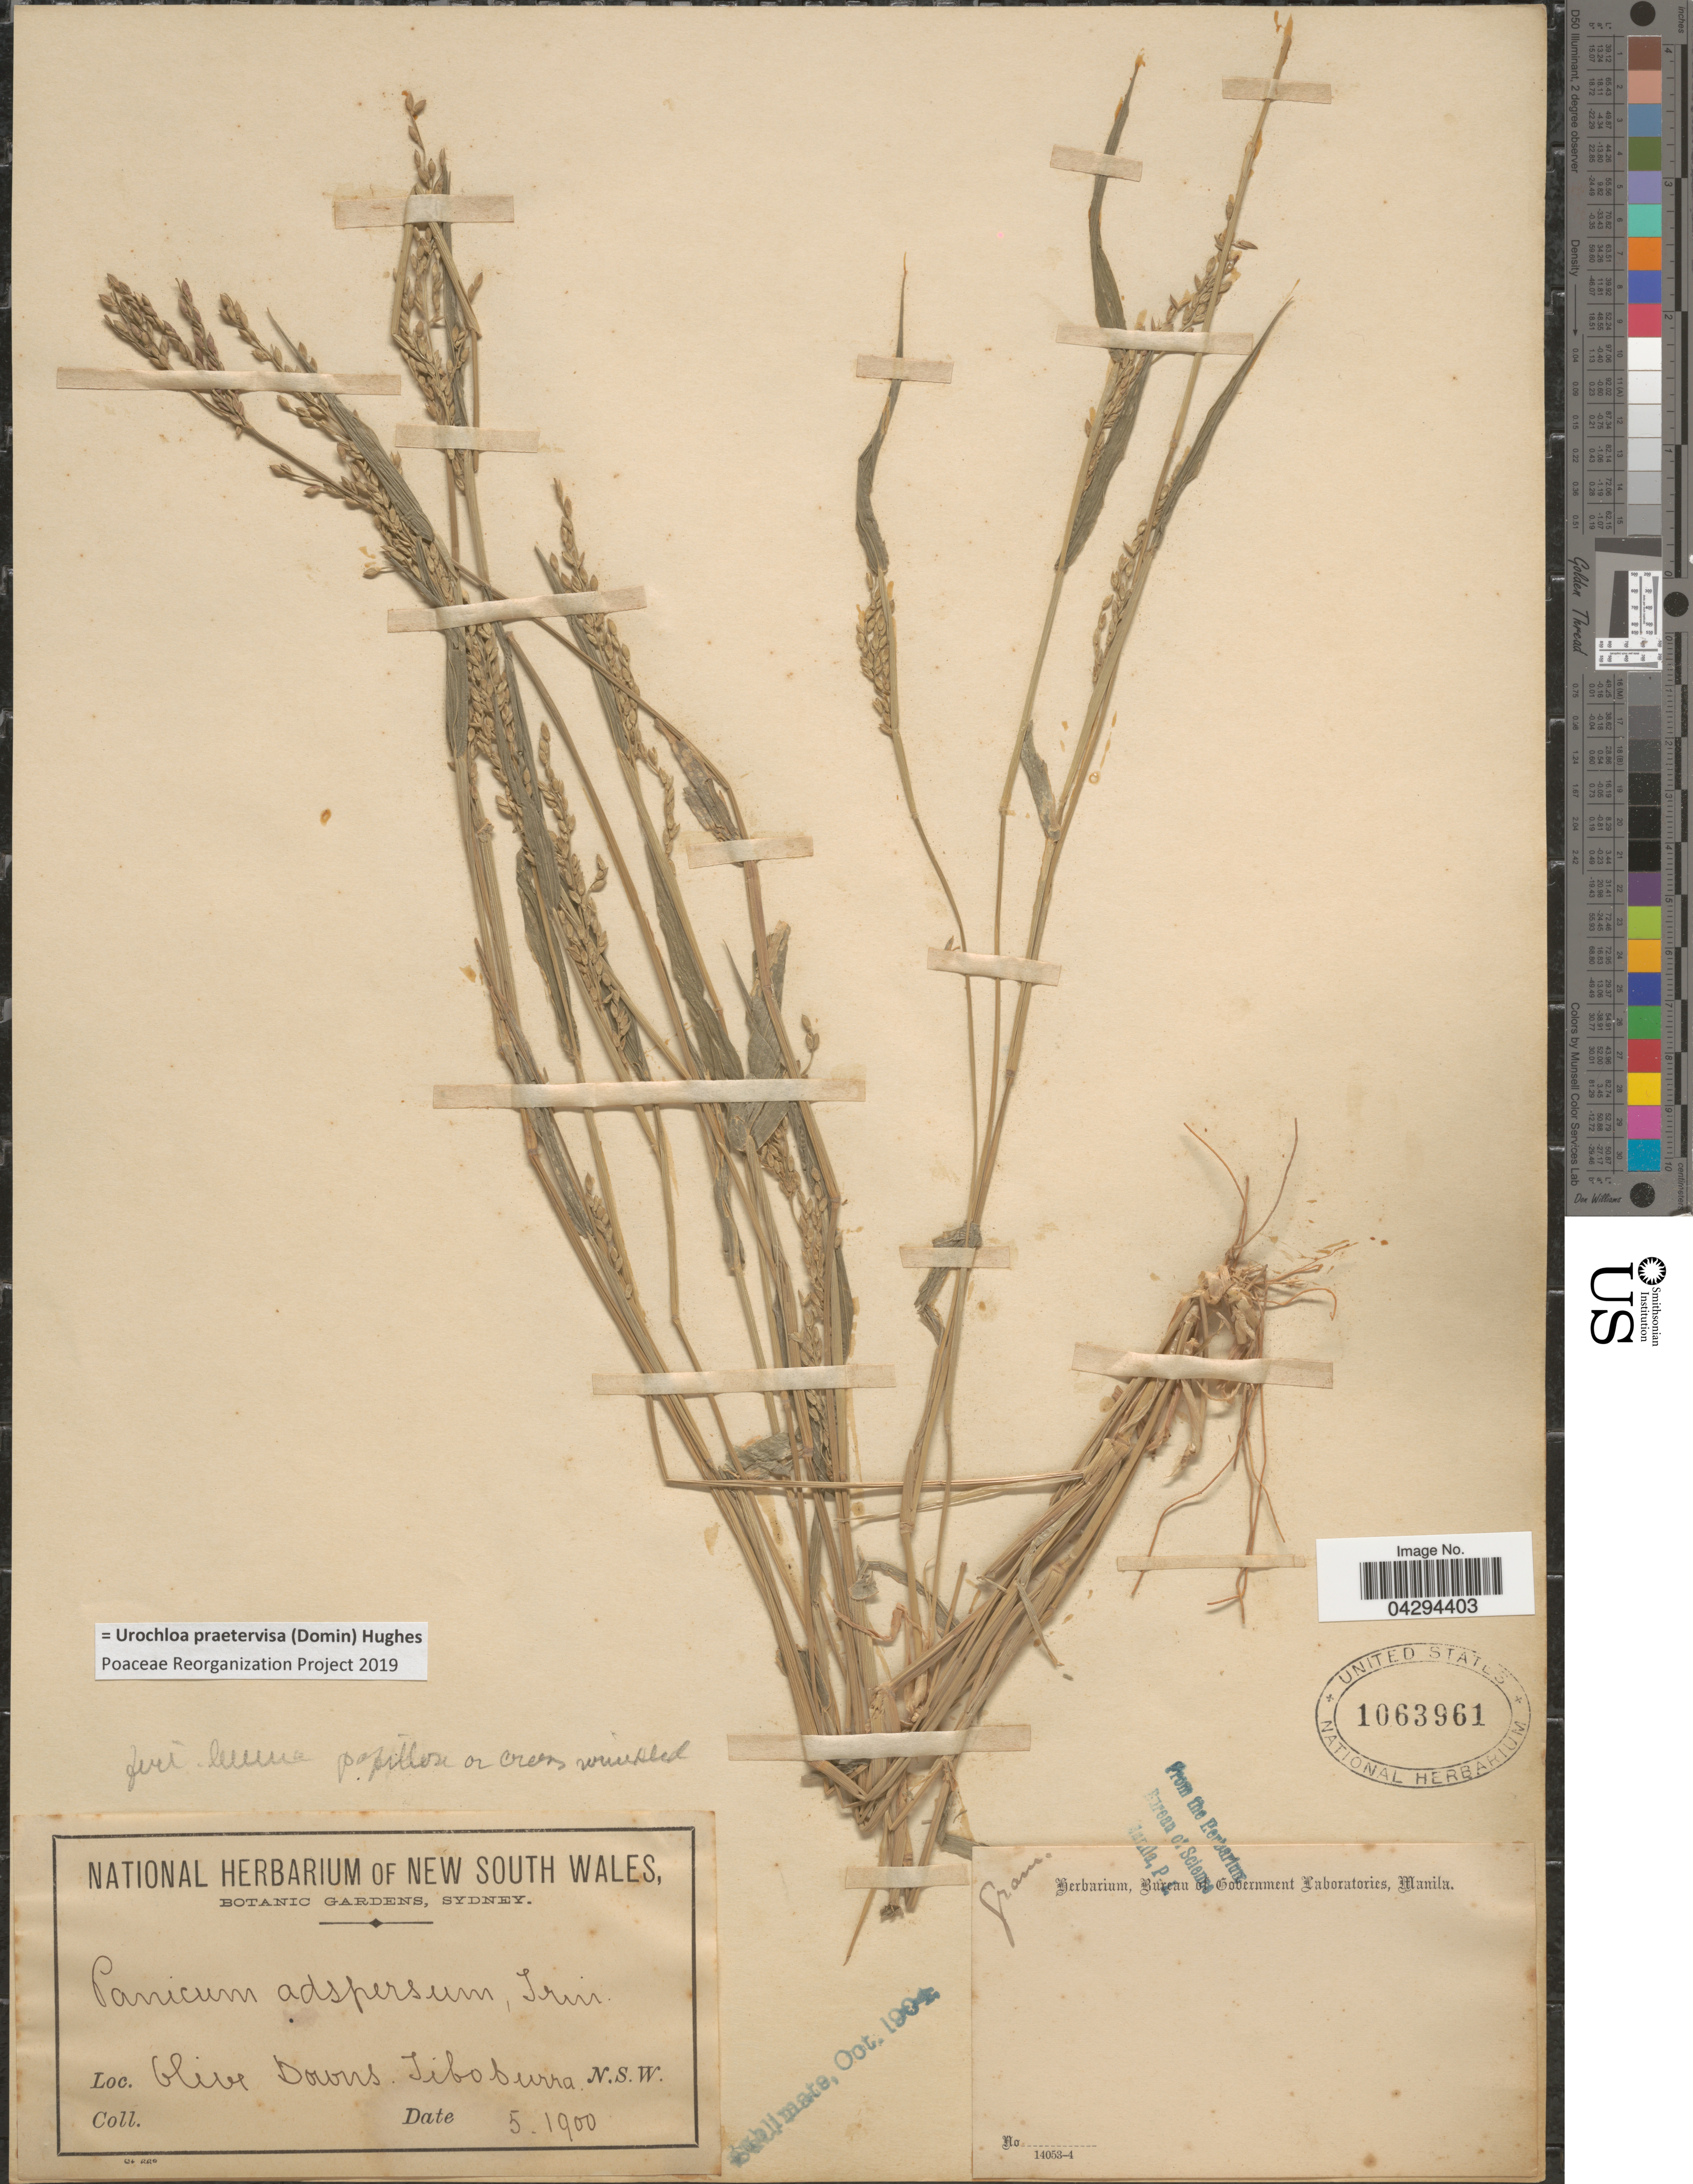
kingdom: Plantae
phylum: Tracheophyta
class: Liliopsida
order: Poales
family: Poaceae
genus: Urochloa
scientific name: Urochloa praetervisa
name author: (Domin) Hughes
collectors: ex herb. of New South Wales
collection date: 1900-05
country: Australia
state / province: New South Wales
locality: Olive Downs. Tiboburra.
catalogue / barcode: US 1063961